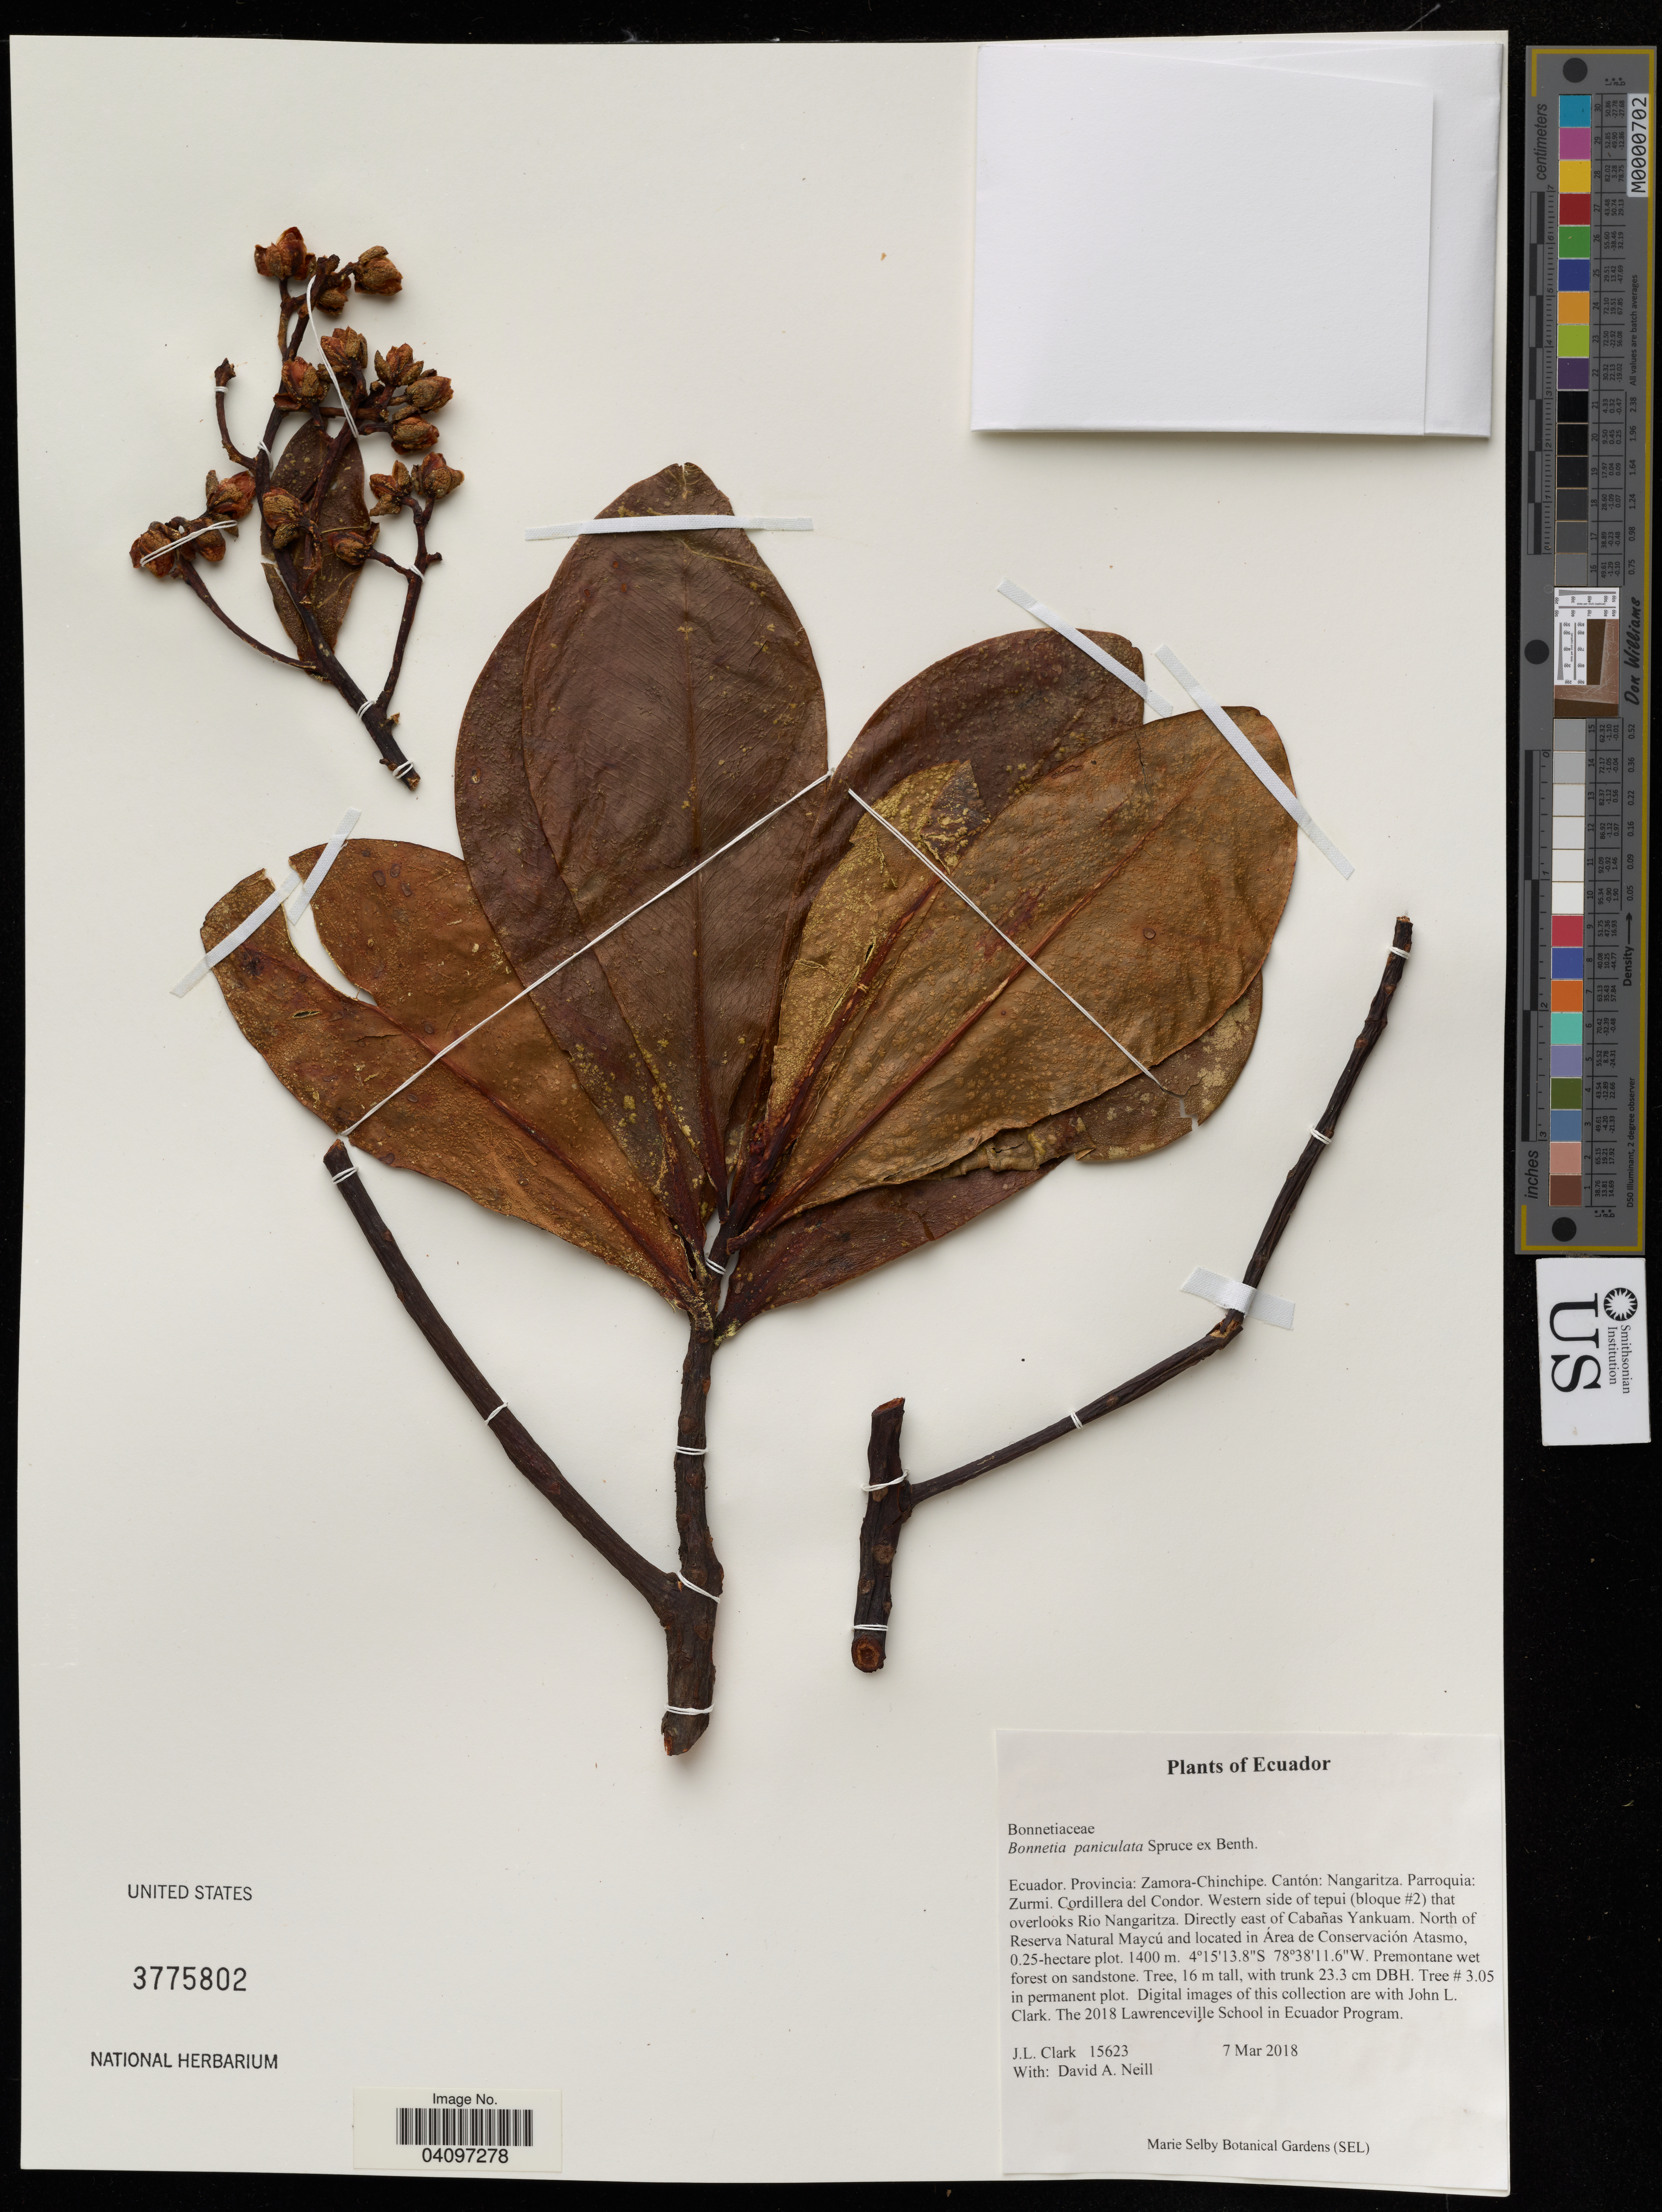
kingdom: Plantae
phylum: Tracheophyta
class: Magnoliopsida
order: Malpighiales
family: Bonnetiaceae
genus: Bonnetia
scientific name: Bonnetia paniculata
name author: Spruce ex Benth.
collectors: J. Clark & D. A. Neill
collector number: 15623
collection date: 2018-03-07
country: Ecuador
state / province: Zamora-Chinchipe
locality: Cantón: Nangaritza. Parroquia: Zurmi. Cordillera del Condor. Western side of tepui (bloque #2) that overlooks Rio Nangaritza. Directly east of Cabañas Yankuam. North of Reserva Natural Maycú and located in Área de Conservación Atasmo, 0.25-hectare plot.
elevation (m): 1400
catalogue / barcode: US 3775802